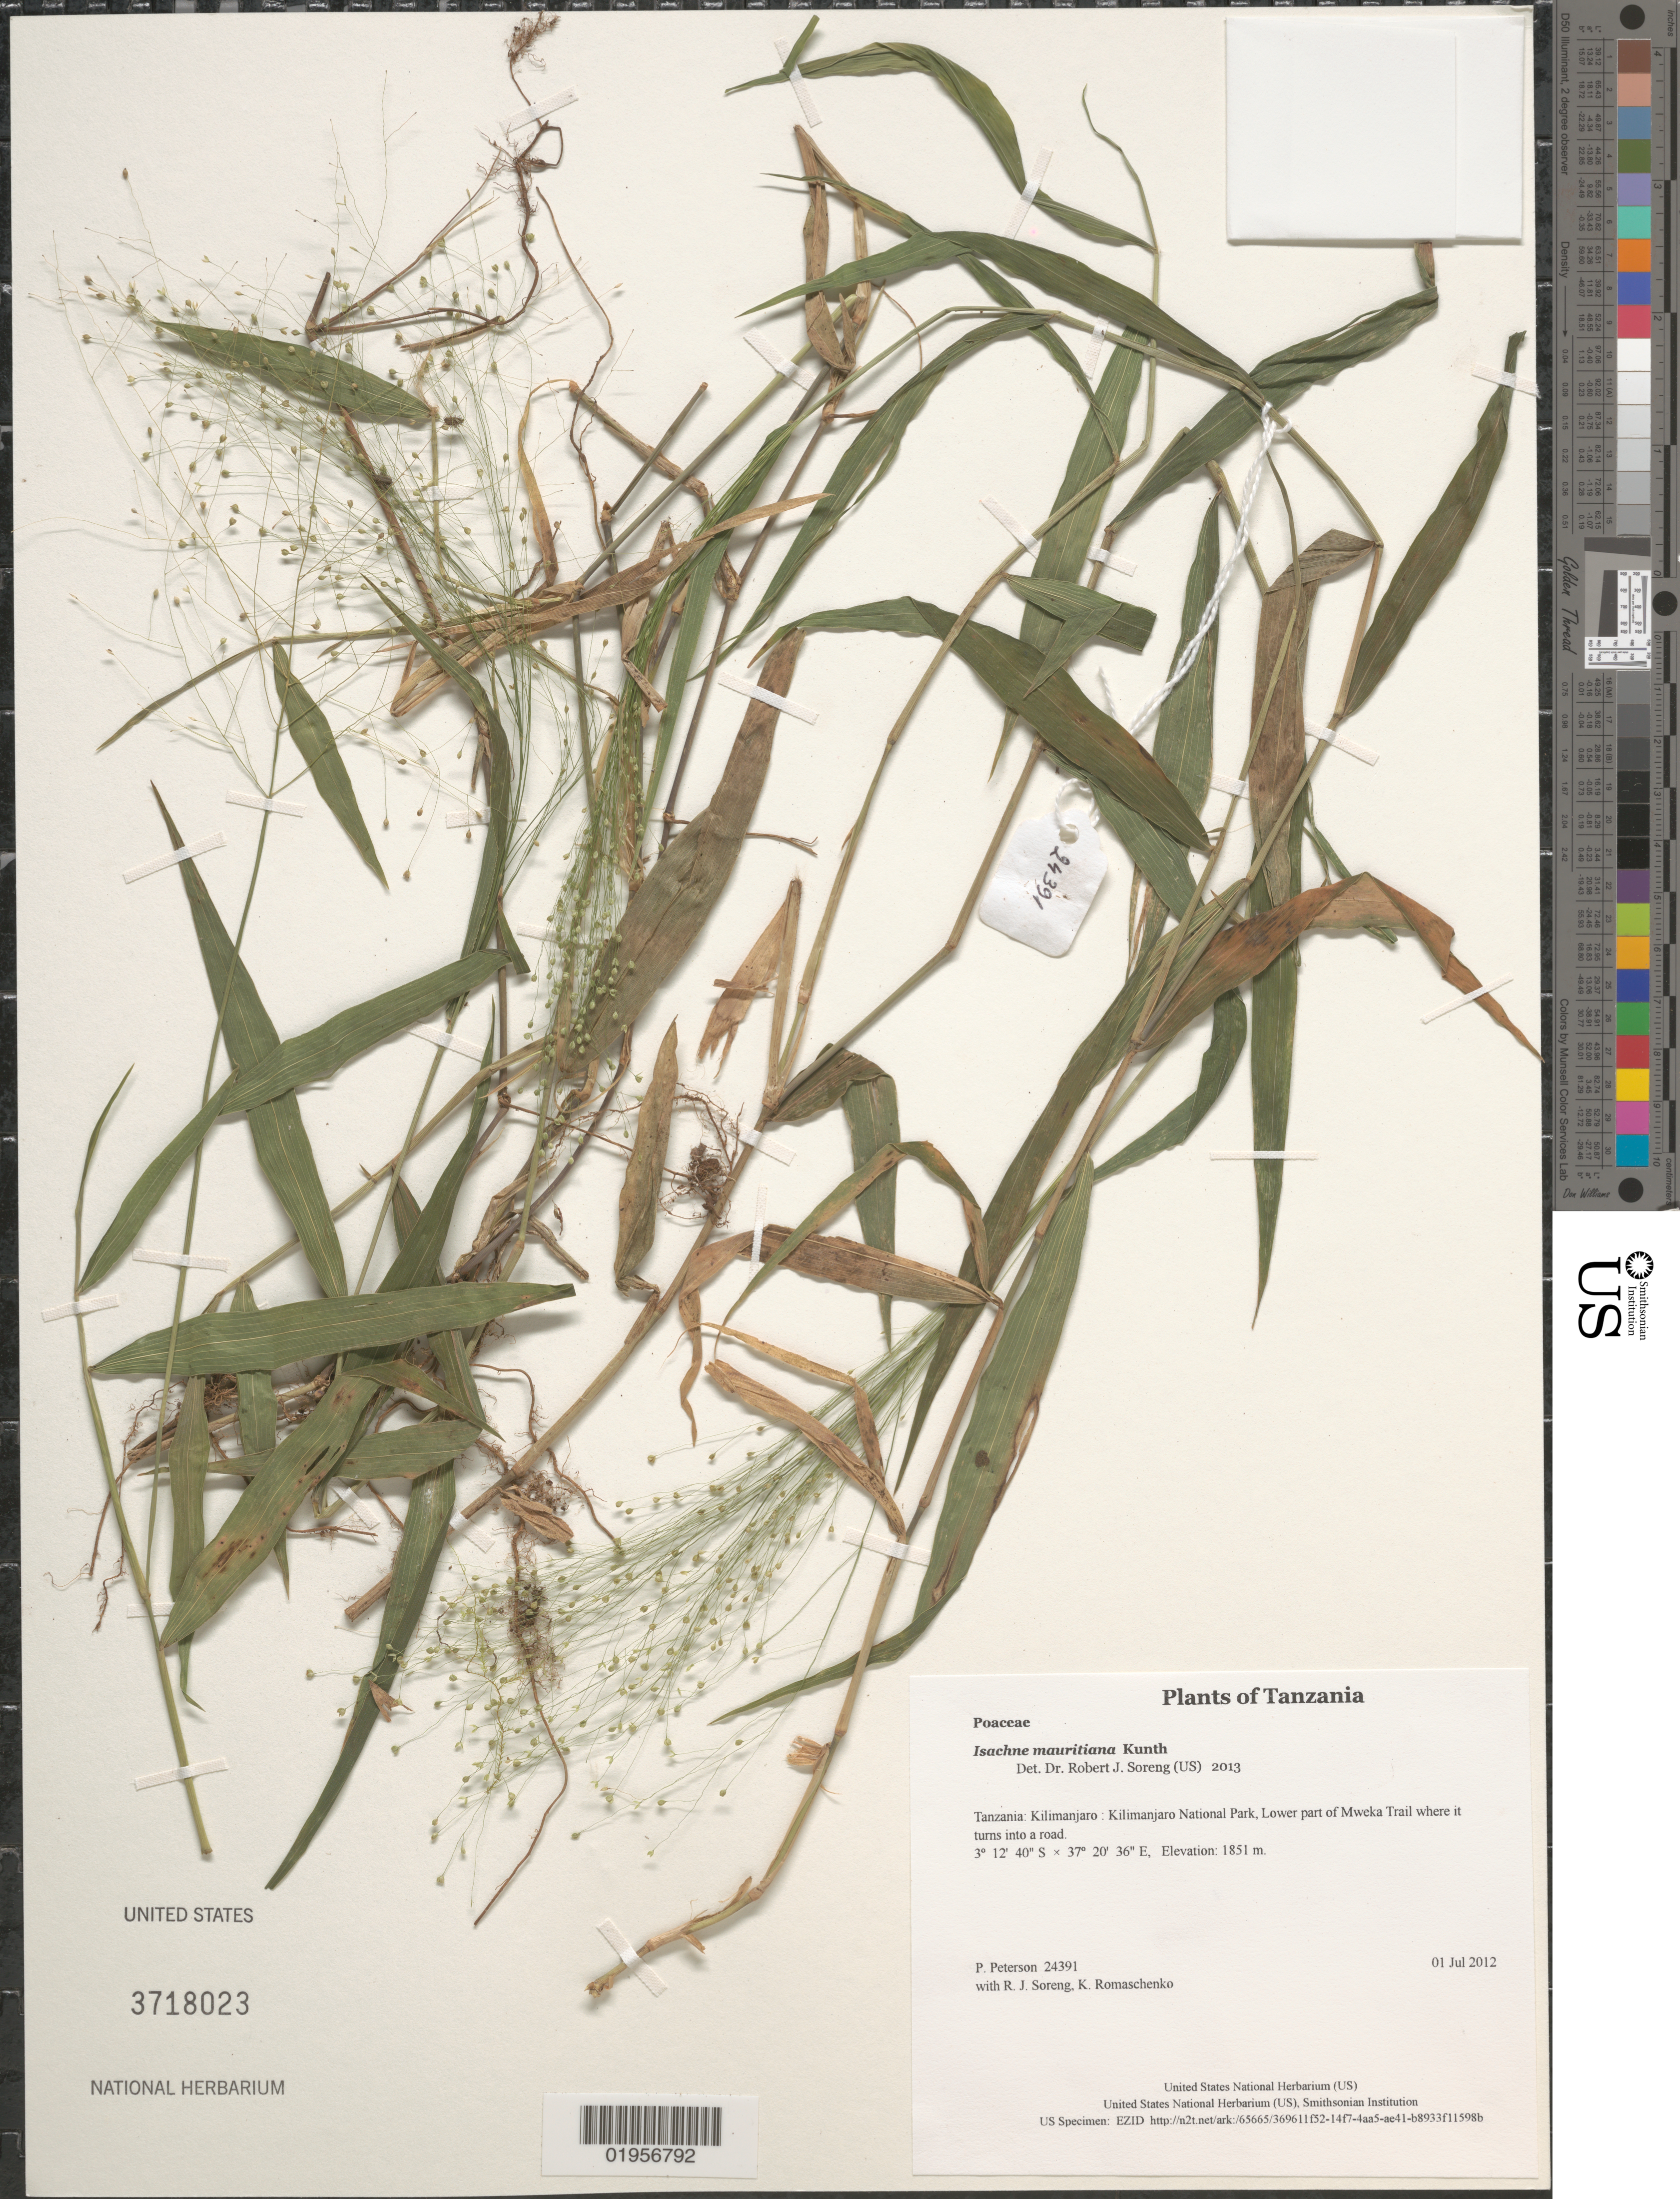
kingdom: Plantae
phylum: Tracheophyta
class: Liliopsida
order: Poales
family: Poaceae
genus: Isachne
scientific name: Isachne mauritiana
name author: Kunth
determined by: Soreng, Robert J., Research Associate (BOT), Smithsonian Institution - National Museum of Natural History (UNITED STATES)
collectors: P. M. Peterson, R. J. Soreng & K. Romaschenko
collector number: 24391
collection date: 2012-07-01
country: Tanzania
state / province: Kilimanjaro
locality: Kilimanjaro National Park, Lower part of Mweka Trail where it turns into a road.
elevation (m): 1851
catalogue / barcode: US 3718023